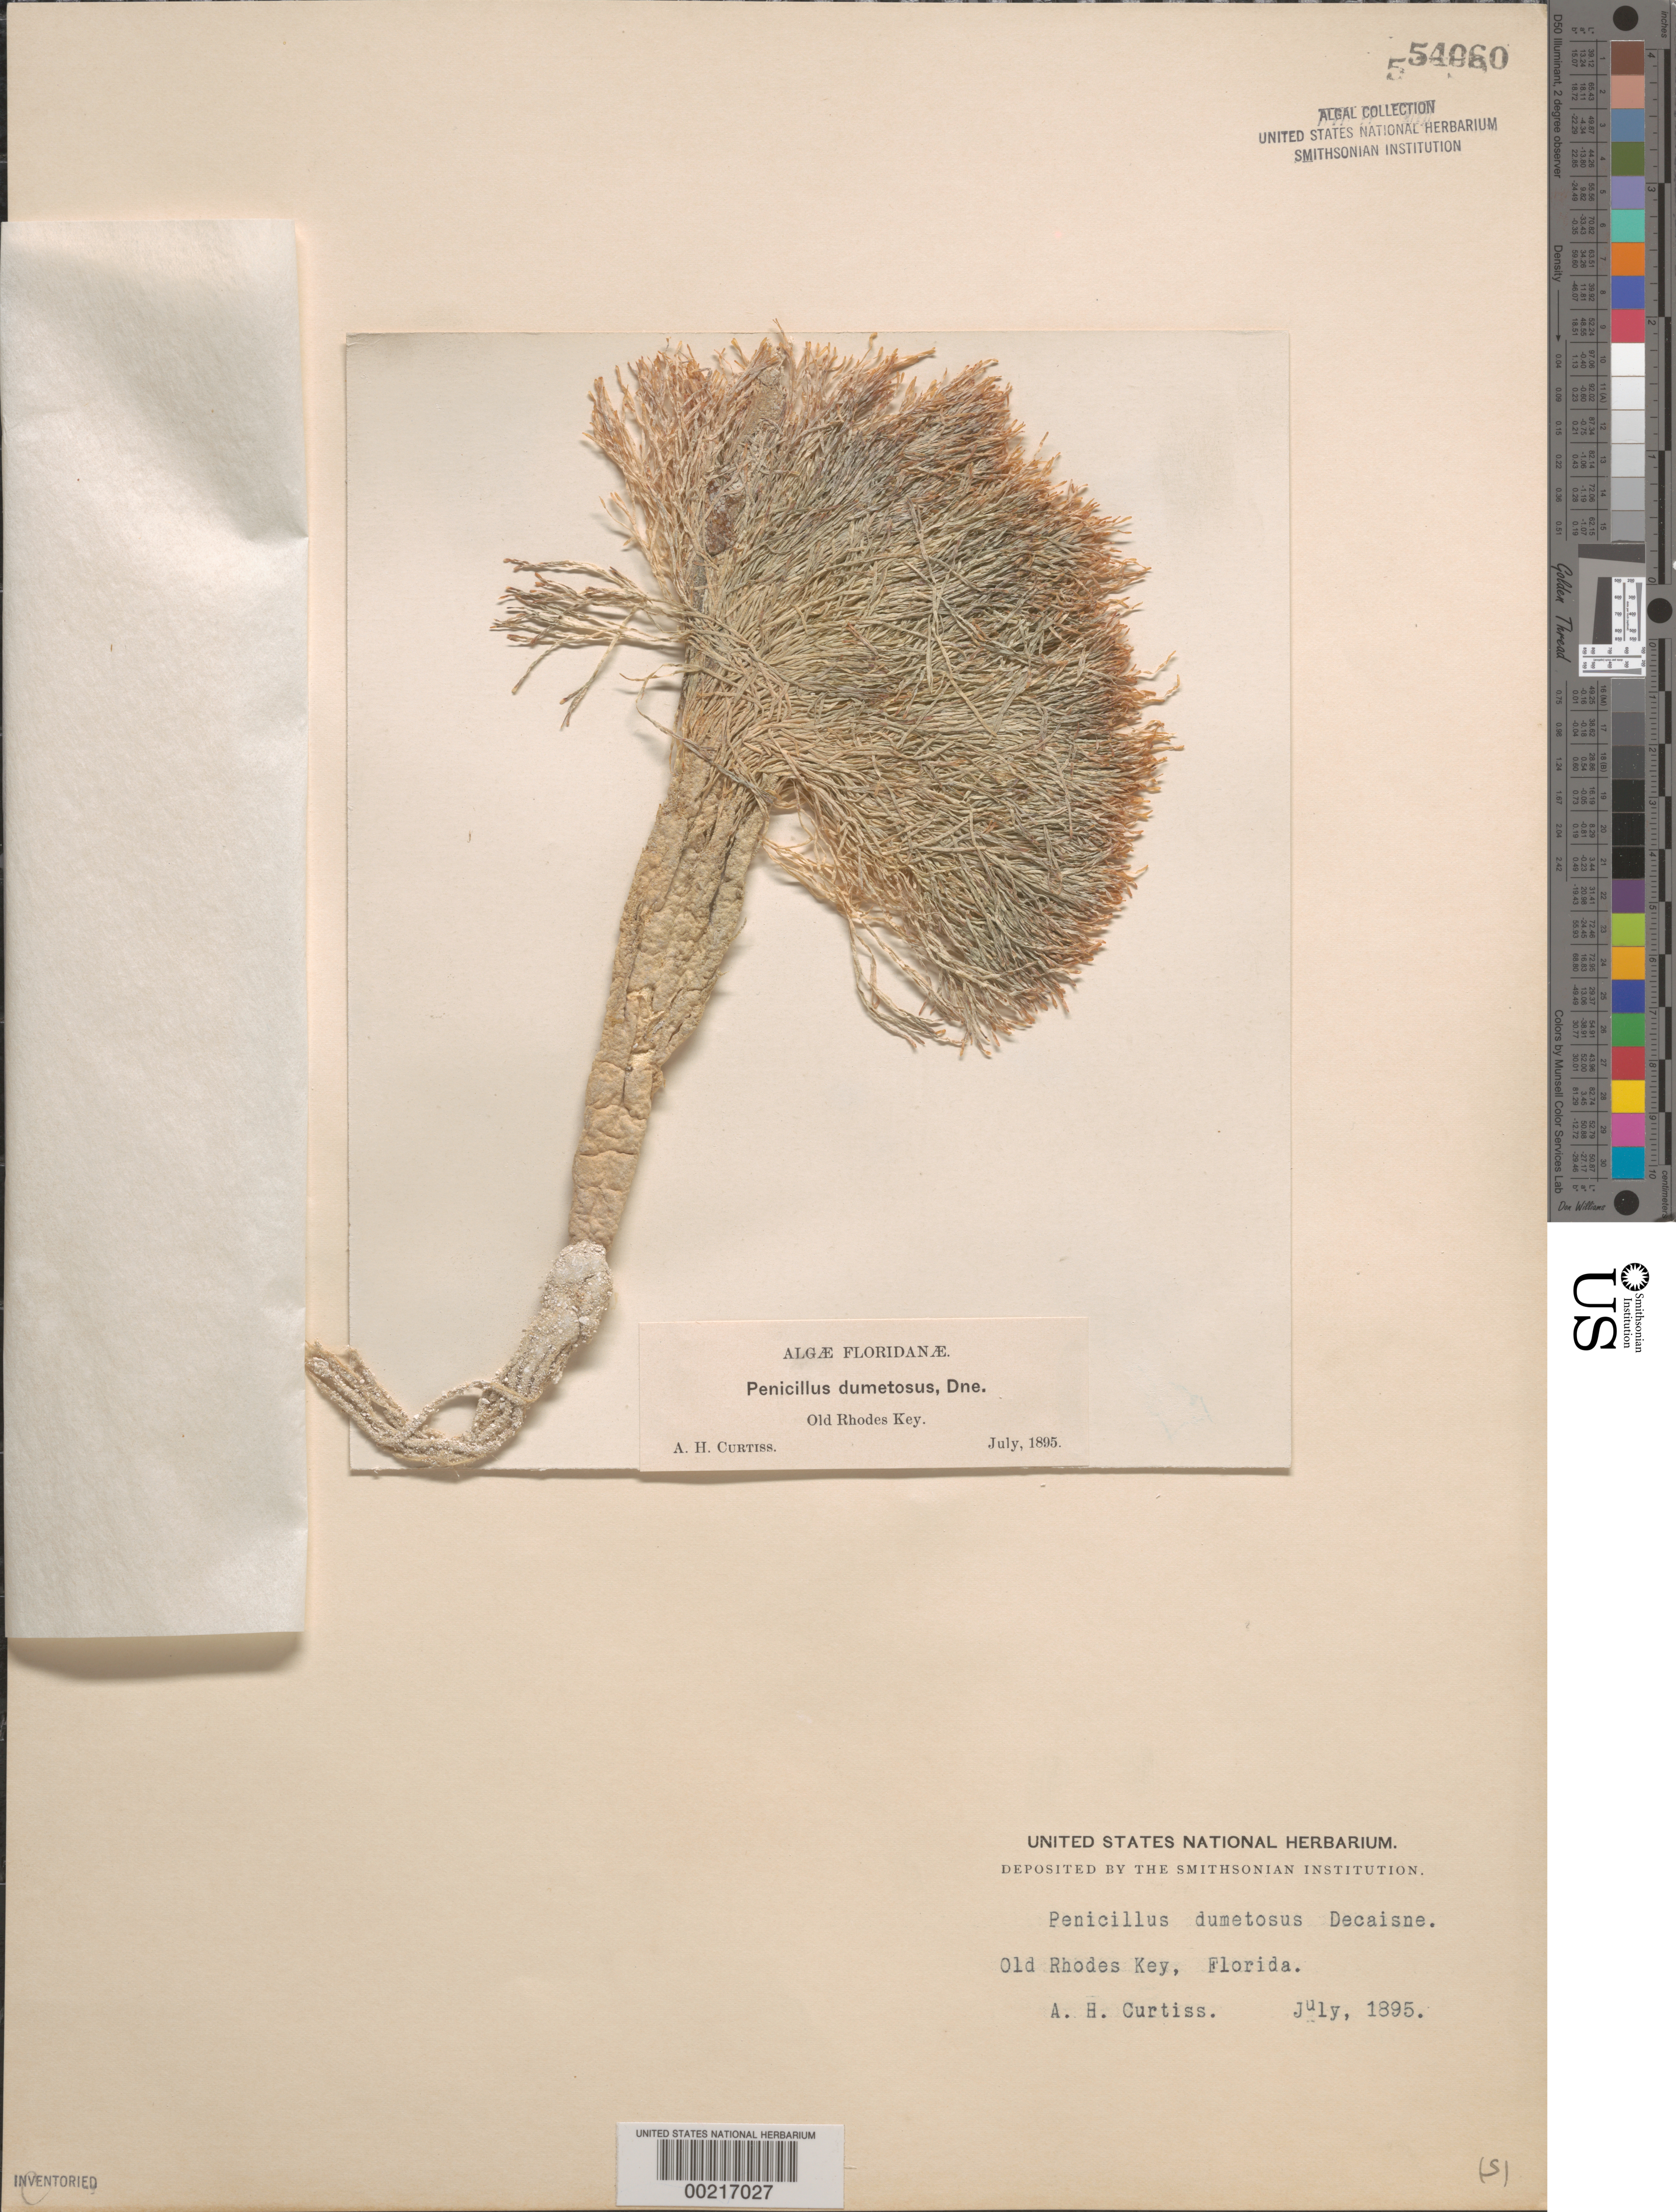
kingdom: Plantae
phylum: Chlorophyta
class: Ulvophyceae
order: Bryopsidales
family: Udoteaceae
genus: Penicillus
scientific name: Penicillus dumetosus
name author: (J.V.Lamouroux) Blainville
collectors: A. H. Curtiss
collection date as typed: Jul 1895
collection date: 1895-07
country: United States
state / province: Florida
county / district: Miami-Dade County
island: Old Rhodes Key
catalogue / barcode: US 54060